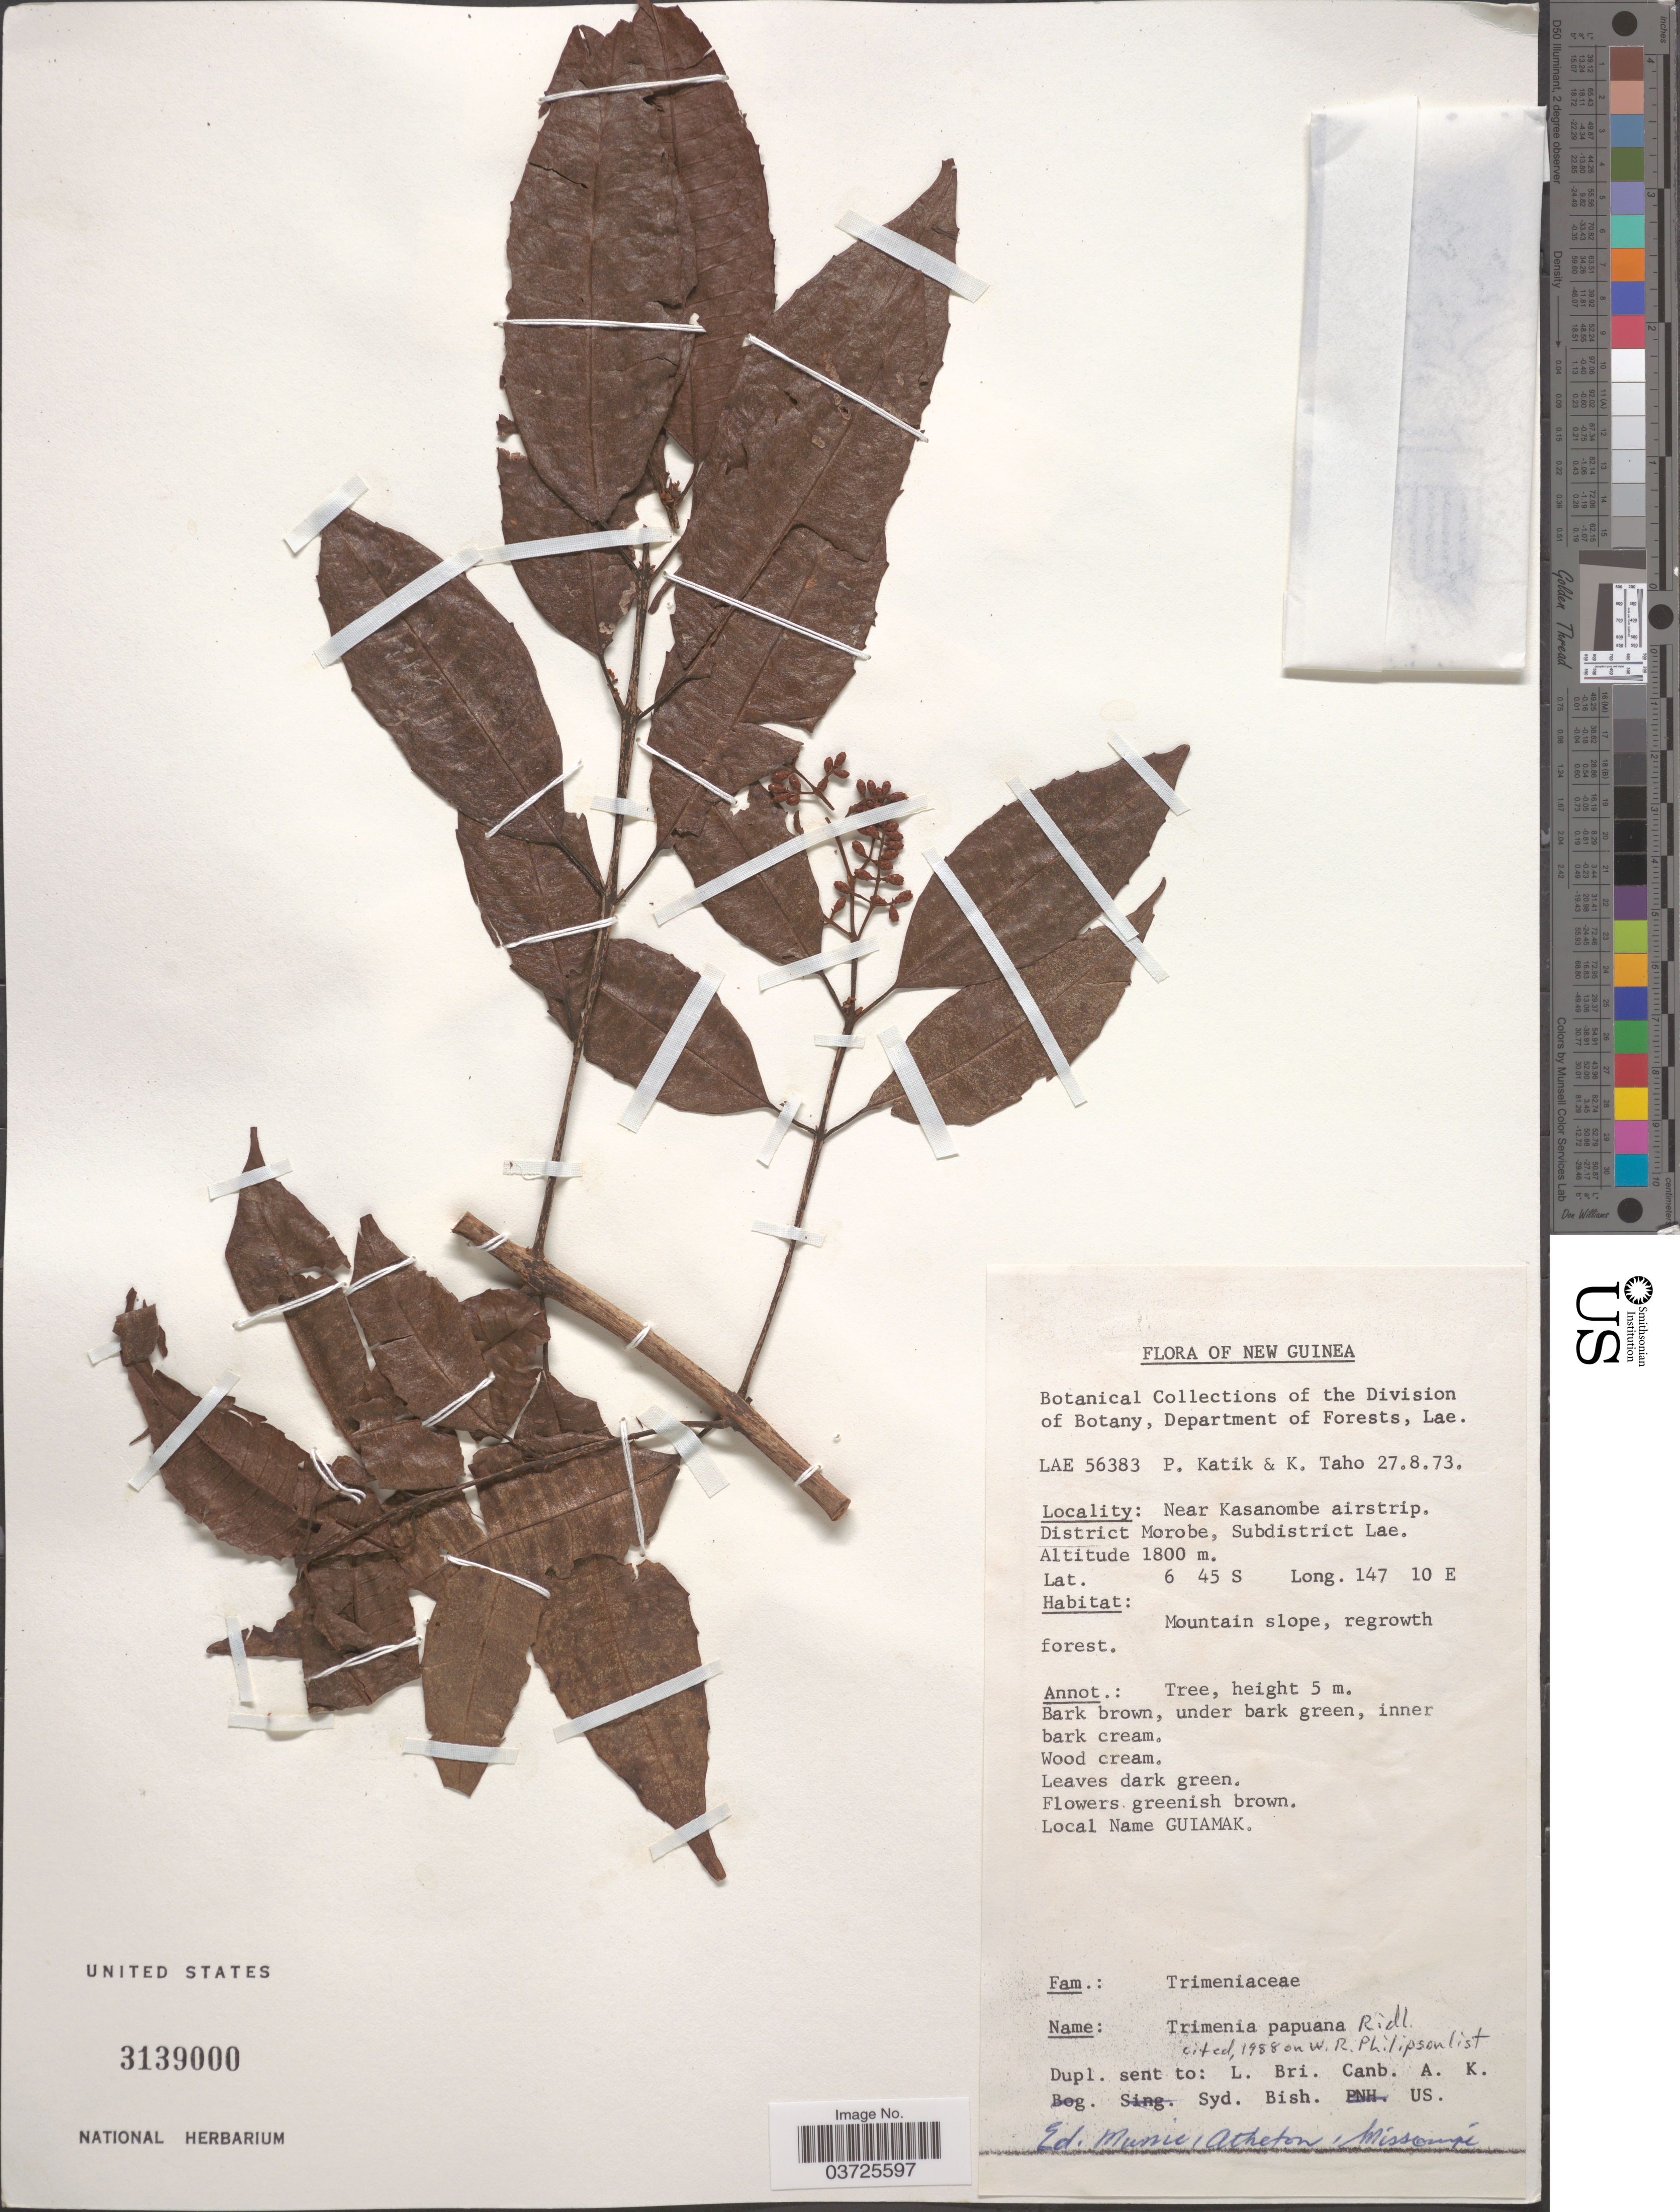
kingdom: Plantae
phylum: Tracheophyta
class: Magnoliopsida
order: Austrobaileyales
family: Trimeniaceae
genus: Trimenia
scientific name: Trimenia papuana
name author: Ridl.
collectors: P. Katik & K. Taho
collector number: LAE56383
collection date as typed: Transcribed d/m/y: 27/8/73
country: Papua New Guinea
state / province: Morobe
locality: New Guinea. Near Kasanombe airstrip. District Morobe, Subdistrict Lae.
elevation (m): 1800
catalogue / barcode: US 3139000